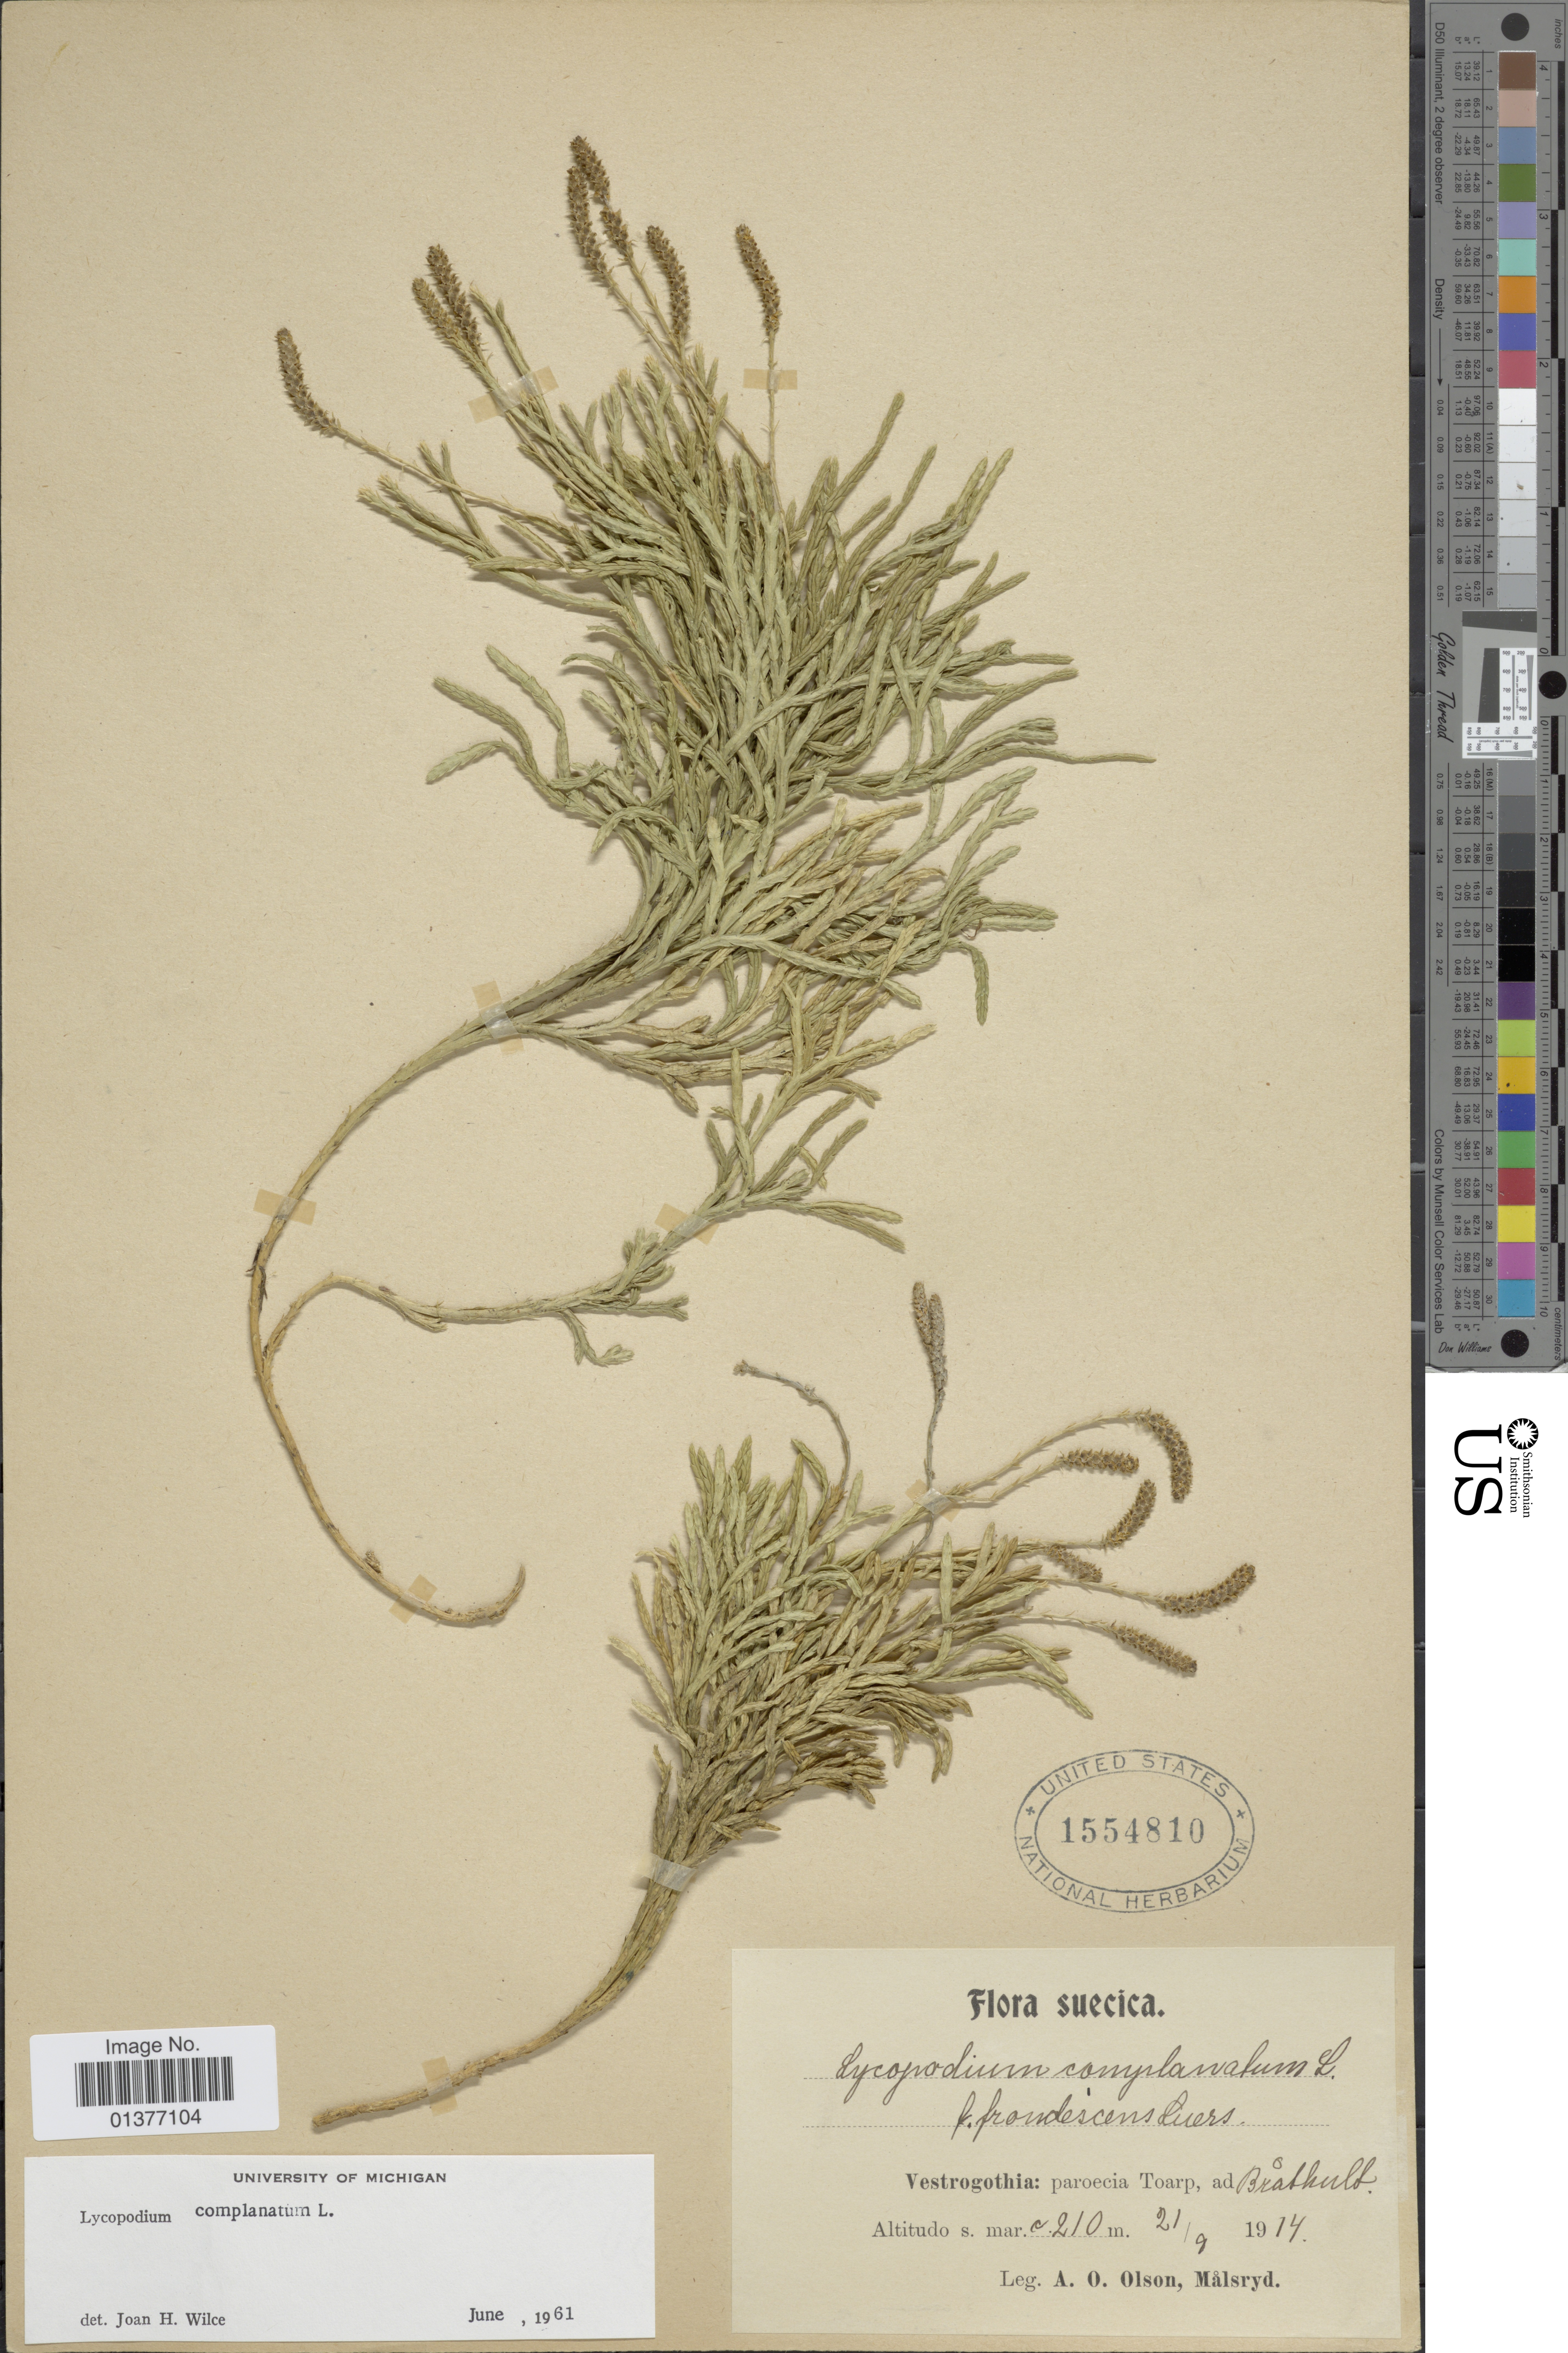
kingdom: Plantae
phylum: Tracheophyta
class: Lycopodiopsida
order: Lycopodiales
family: Lycopodiaceae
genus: Diphasiastrum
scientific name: Diphasiastrum complanatum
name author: (L.) Holub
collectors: A. Olson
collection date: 1914-09-21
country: Sweden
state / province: Västra Götaland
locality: Toarp sn, Bråthult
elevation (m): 210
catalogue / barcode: US 1554810